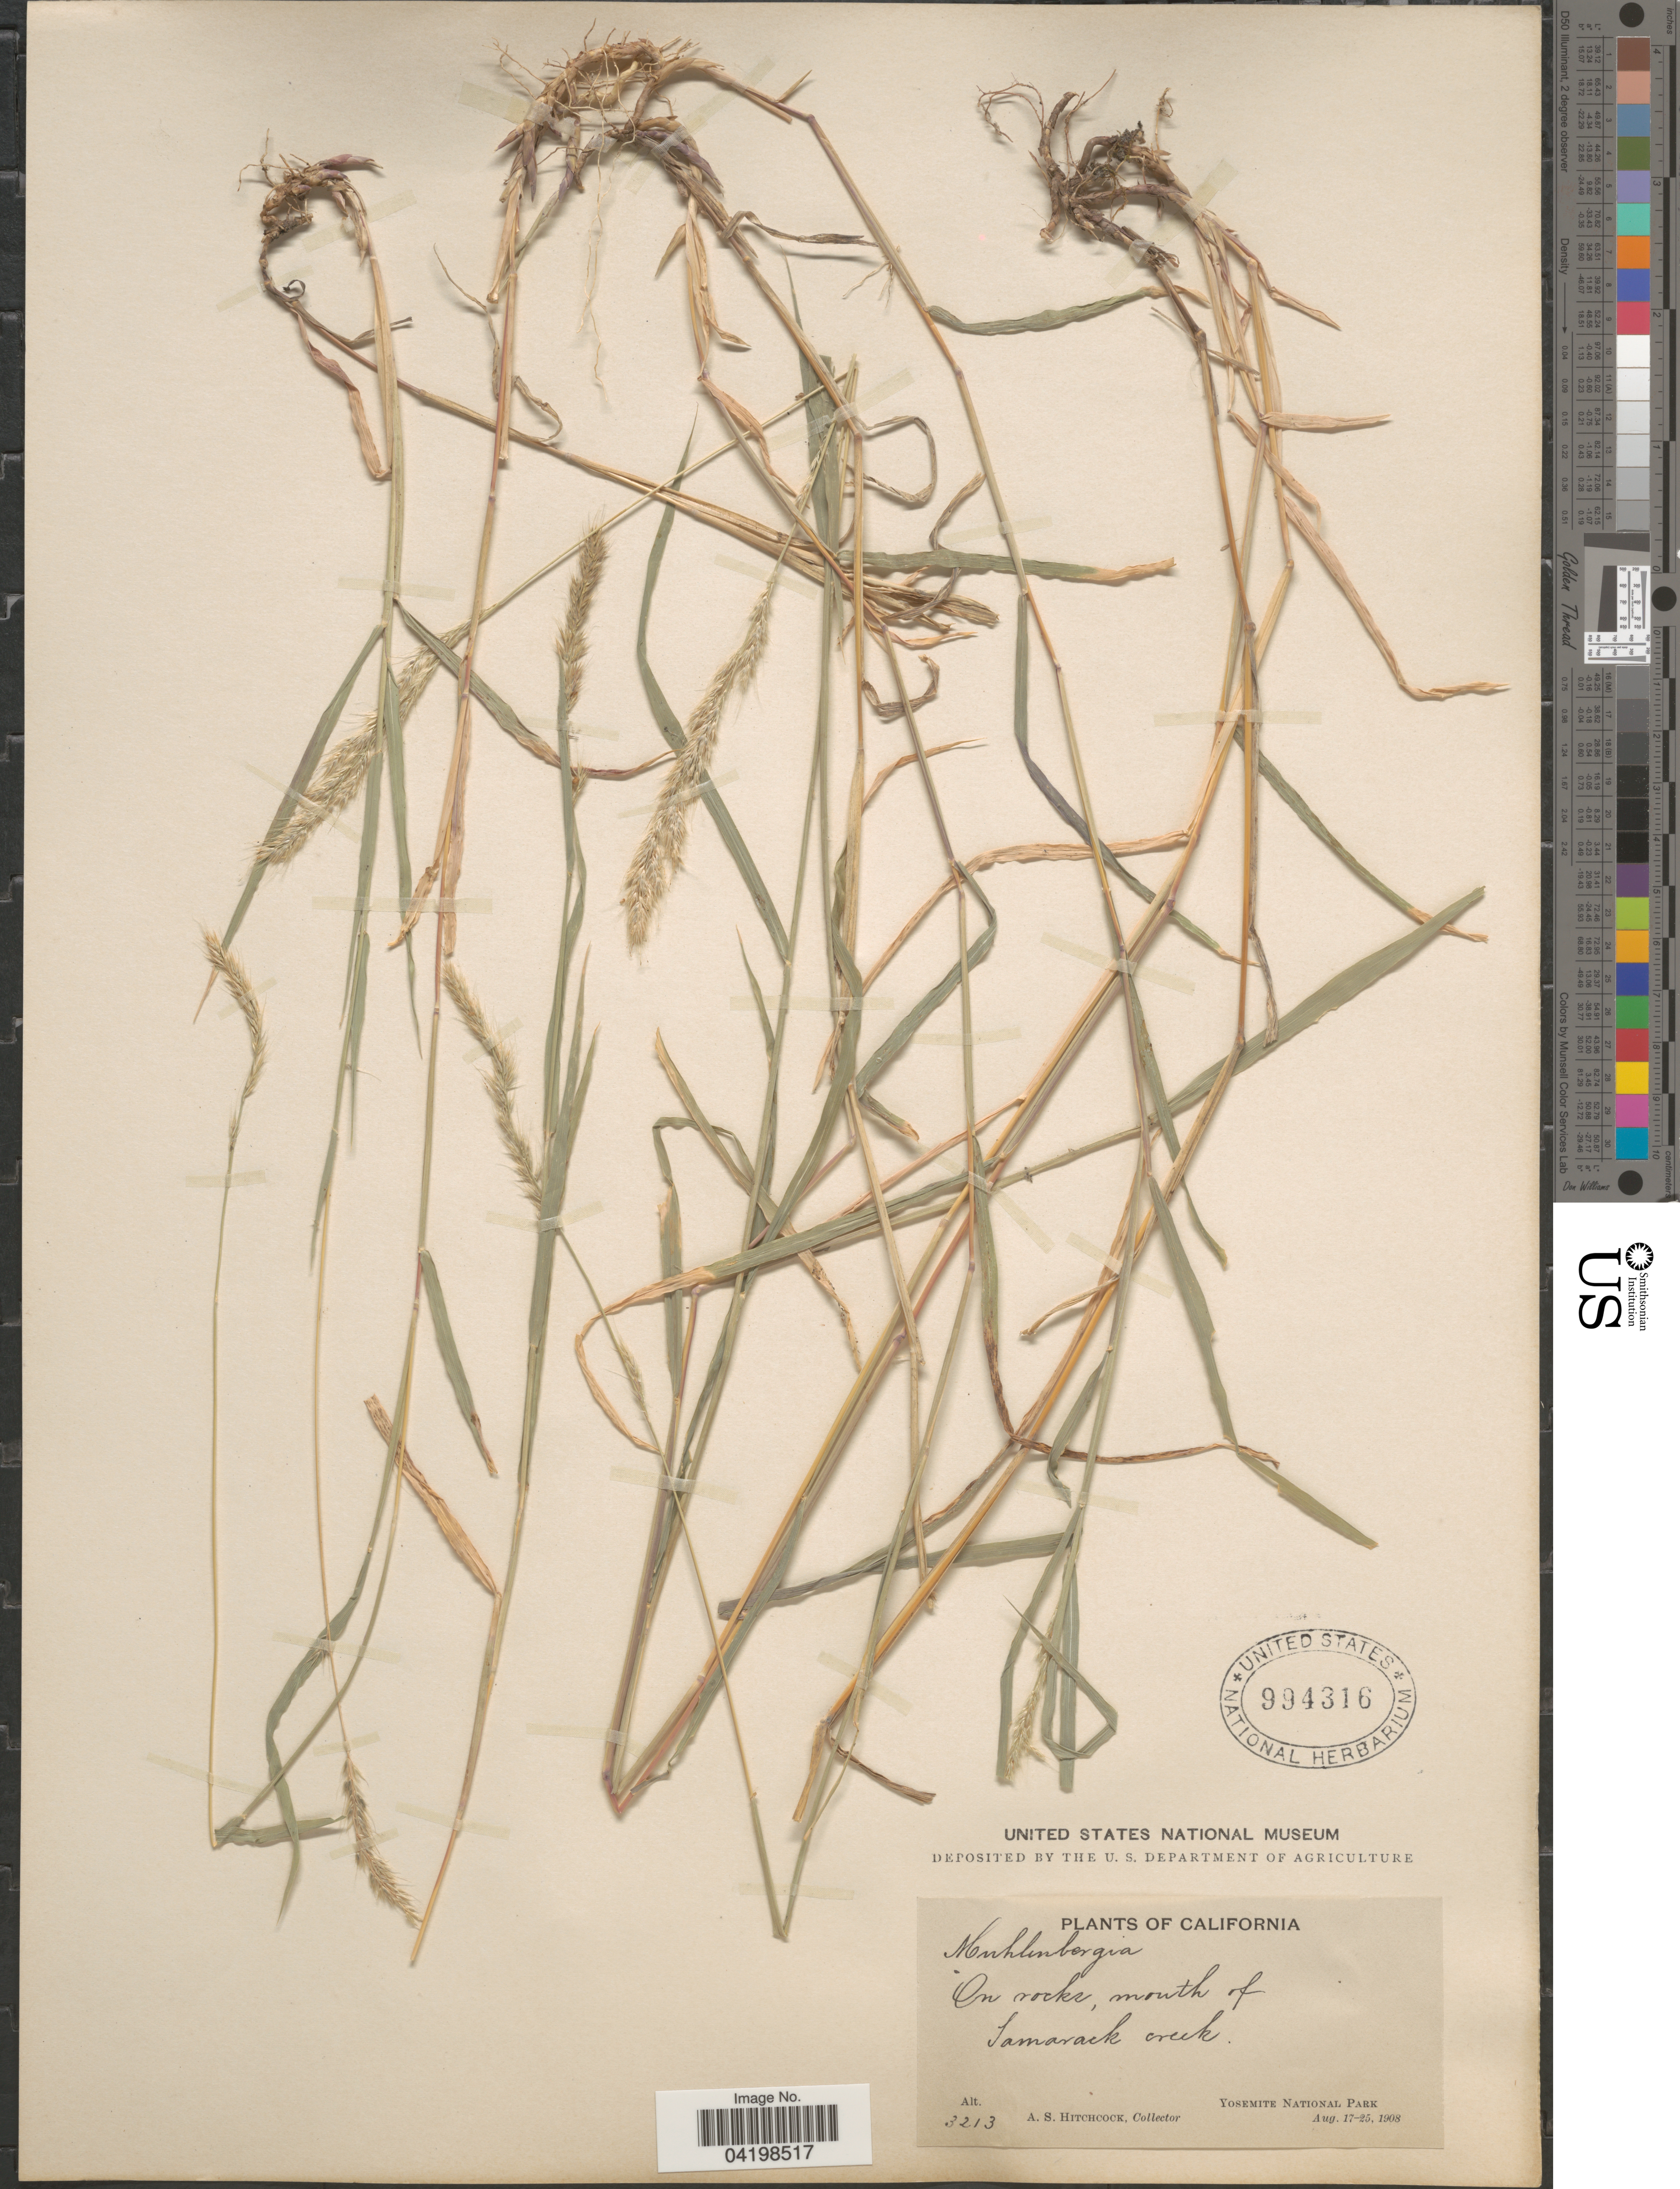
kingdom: Plantae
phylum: Tracheophyta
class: Liliopsida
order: Poales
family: Poaceae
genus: Muhlenbergia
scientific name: Muhlenbergia sp.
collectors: A. S. Hitchcock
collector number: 3213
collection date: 1908-08-17/1908-08-25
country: United States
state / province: California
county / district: Mariposa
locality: On rocks, mouth of Samarack creek. Yosemite National Park.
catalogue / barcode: US 994316